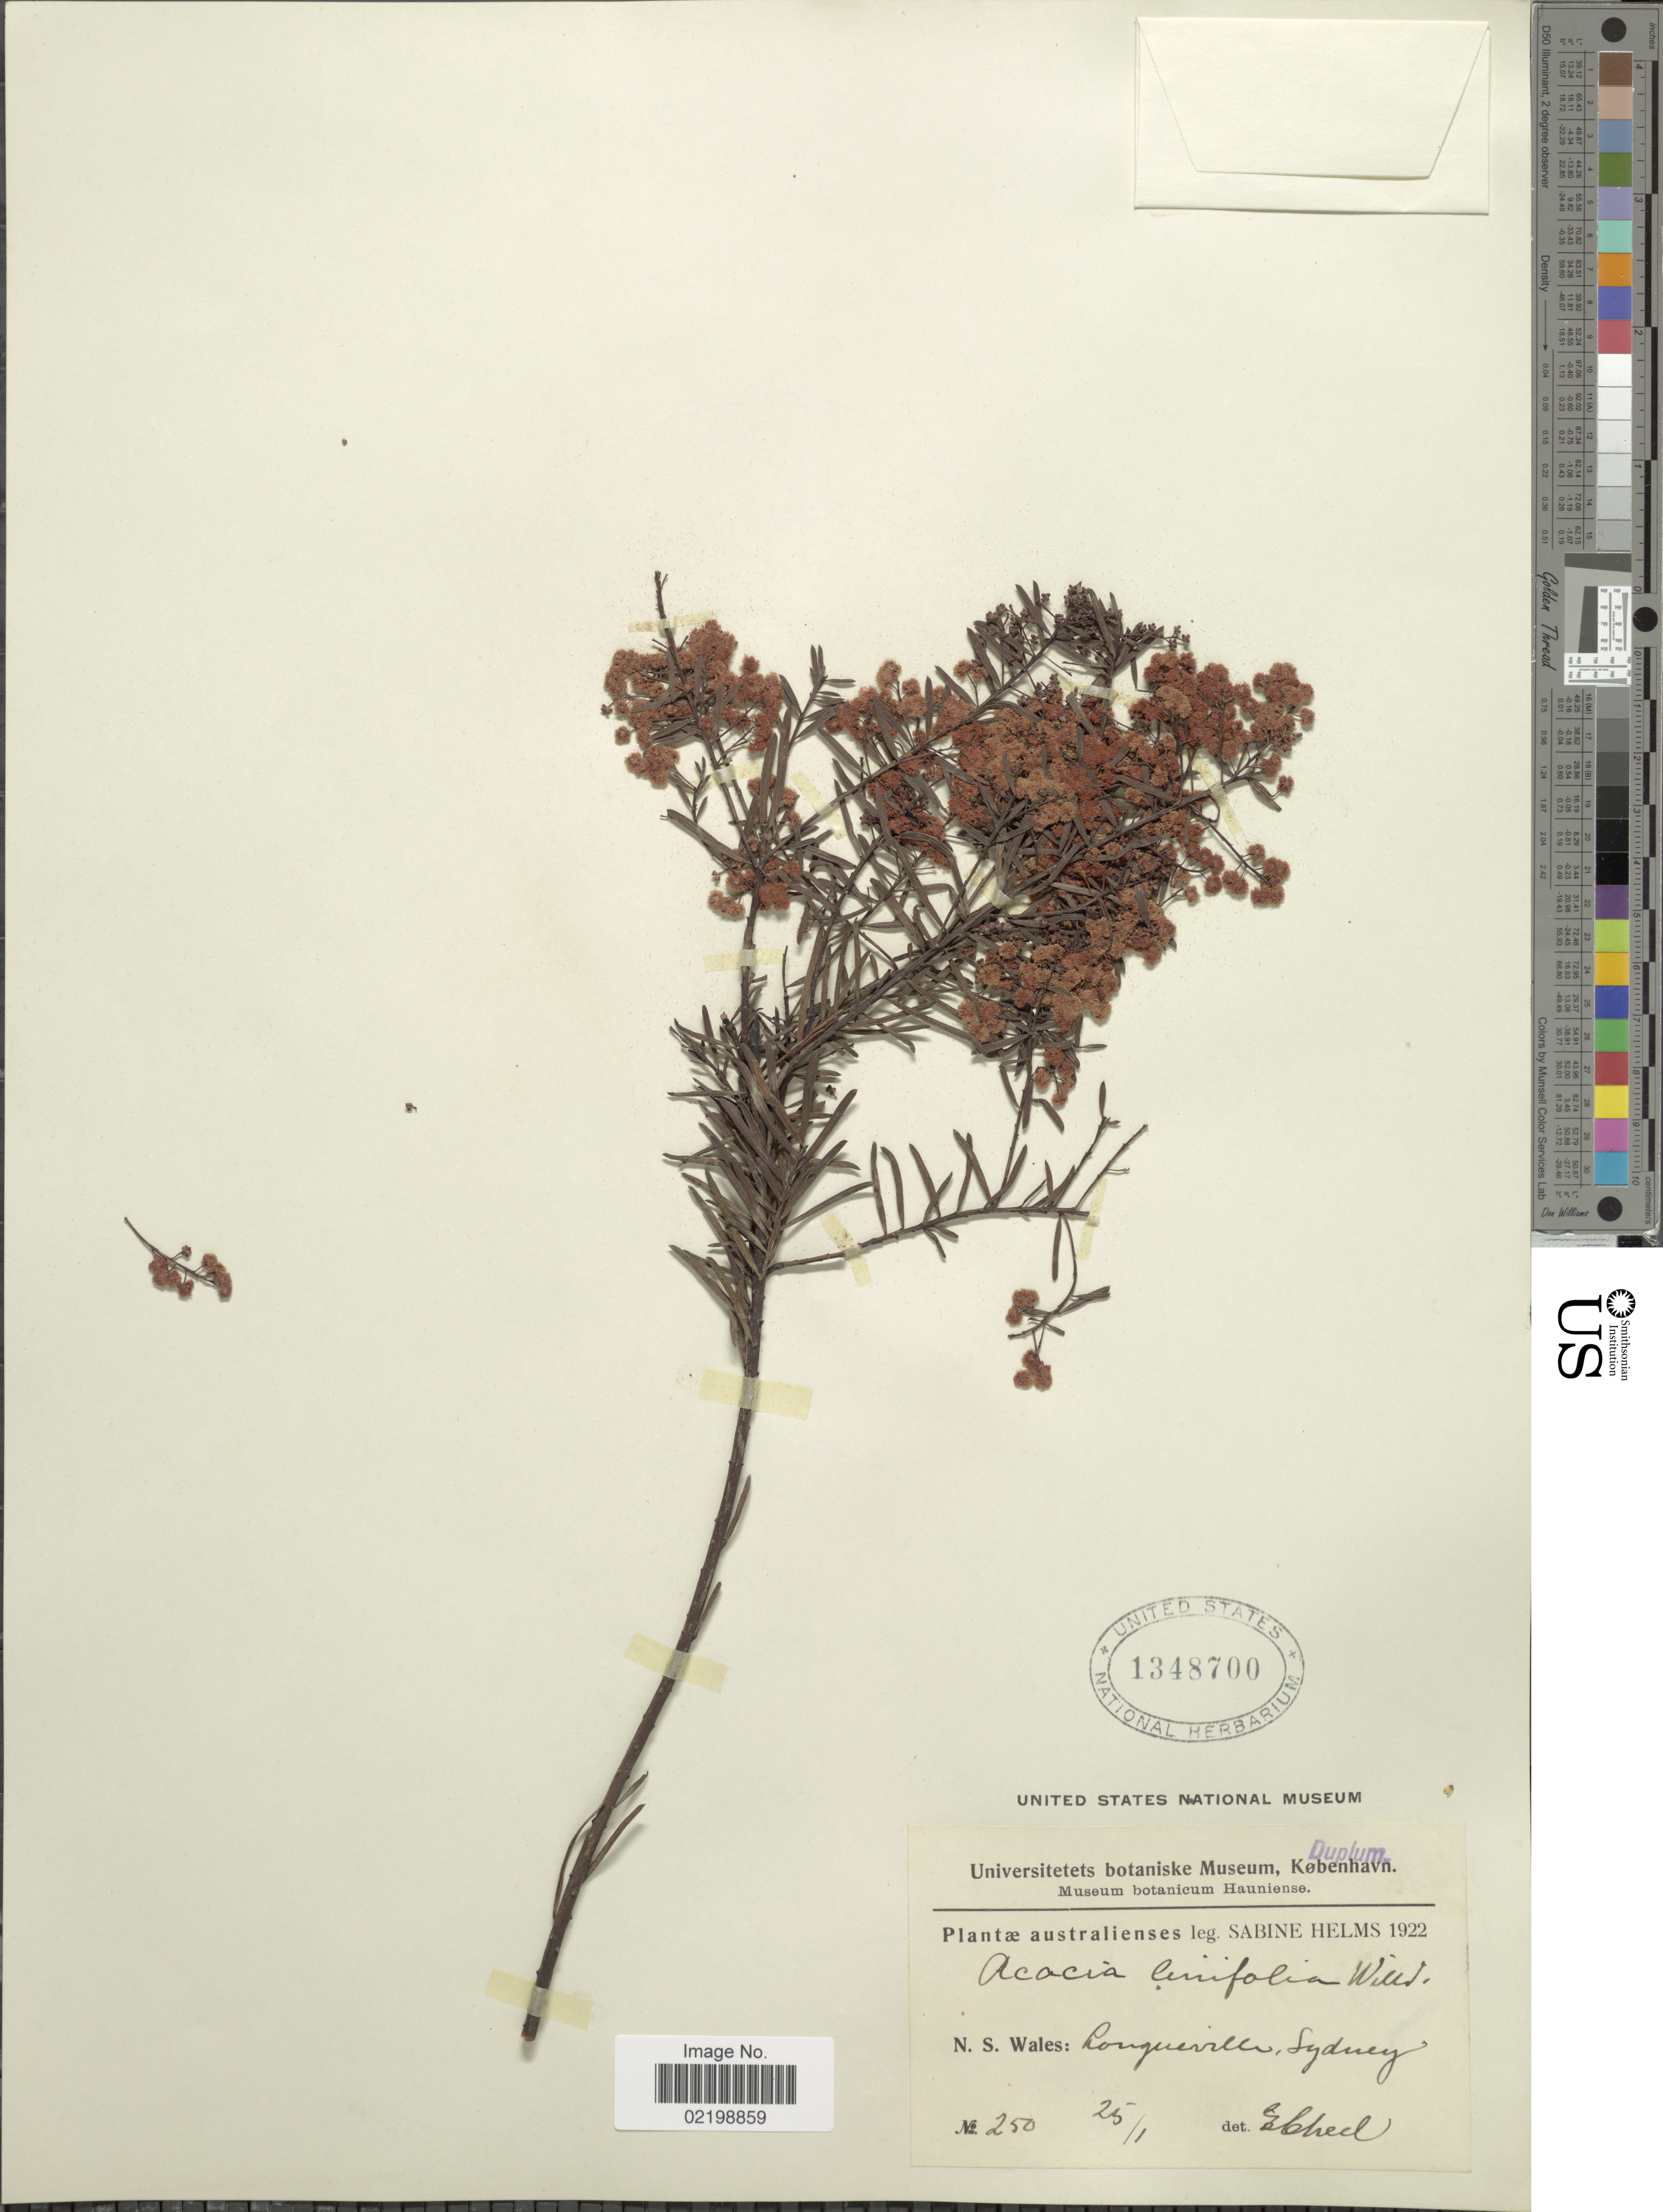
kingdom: Plantae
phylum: Tracheophyta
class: Magnoliopsida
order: Fabales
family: Fabaceae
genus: Acacia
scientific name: Acacia linifolia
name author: (Vent.) Willd.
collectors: S. Helms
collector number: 250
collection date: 1922-01-25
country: Australia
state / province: New South Wales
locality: Longueville, Sydney, N.S. Wales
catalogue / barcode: US 1348700